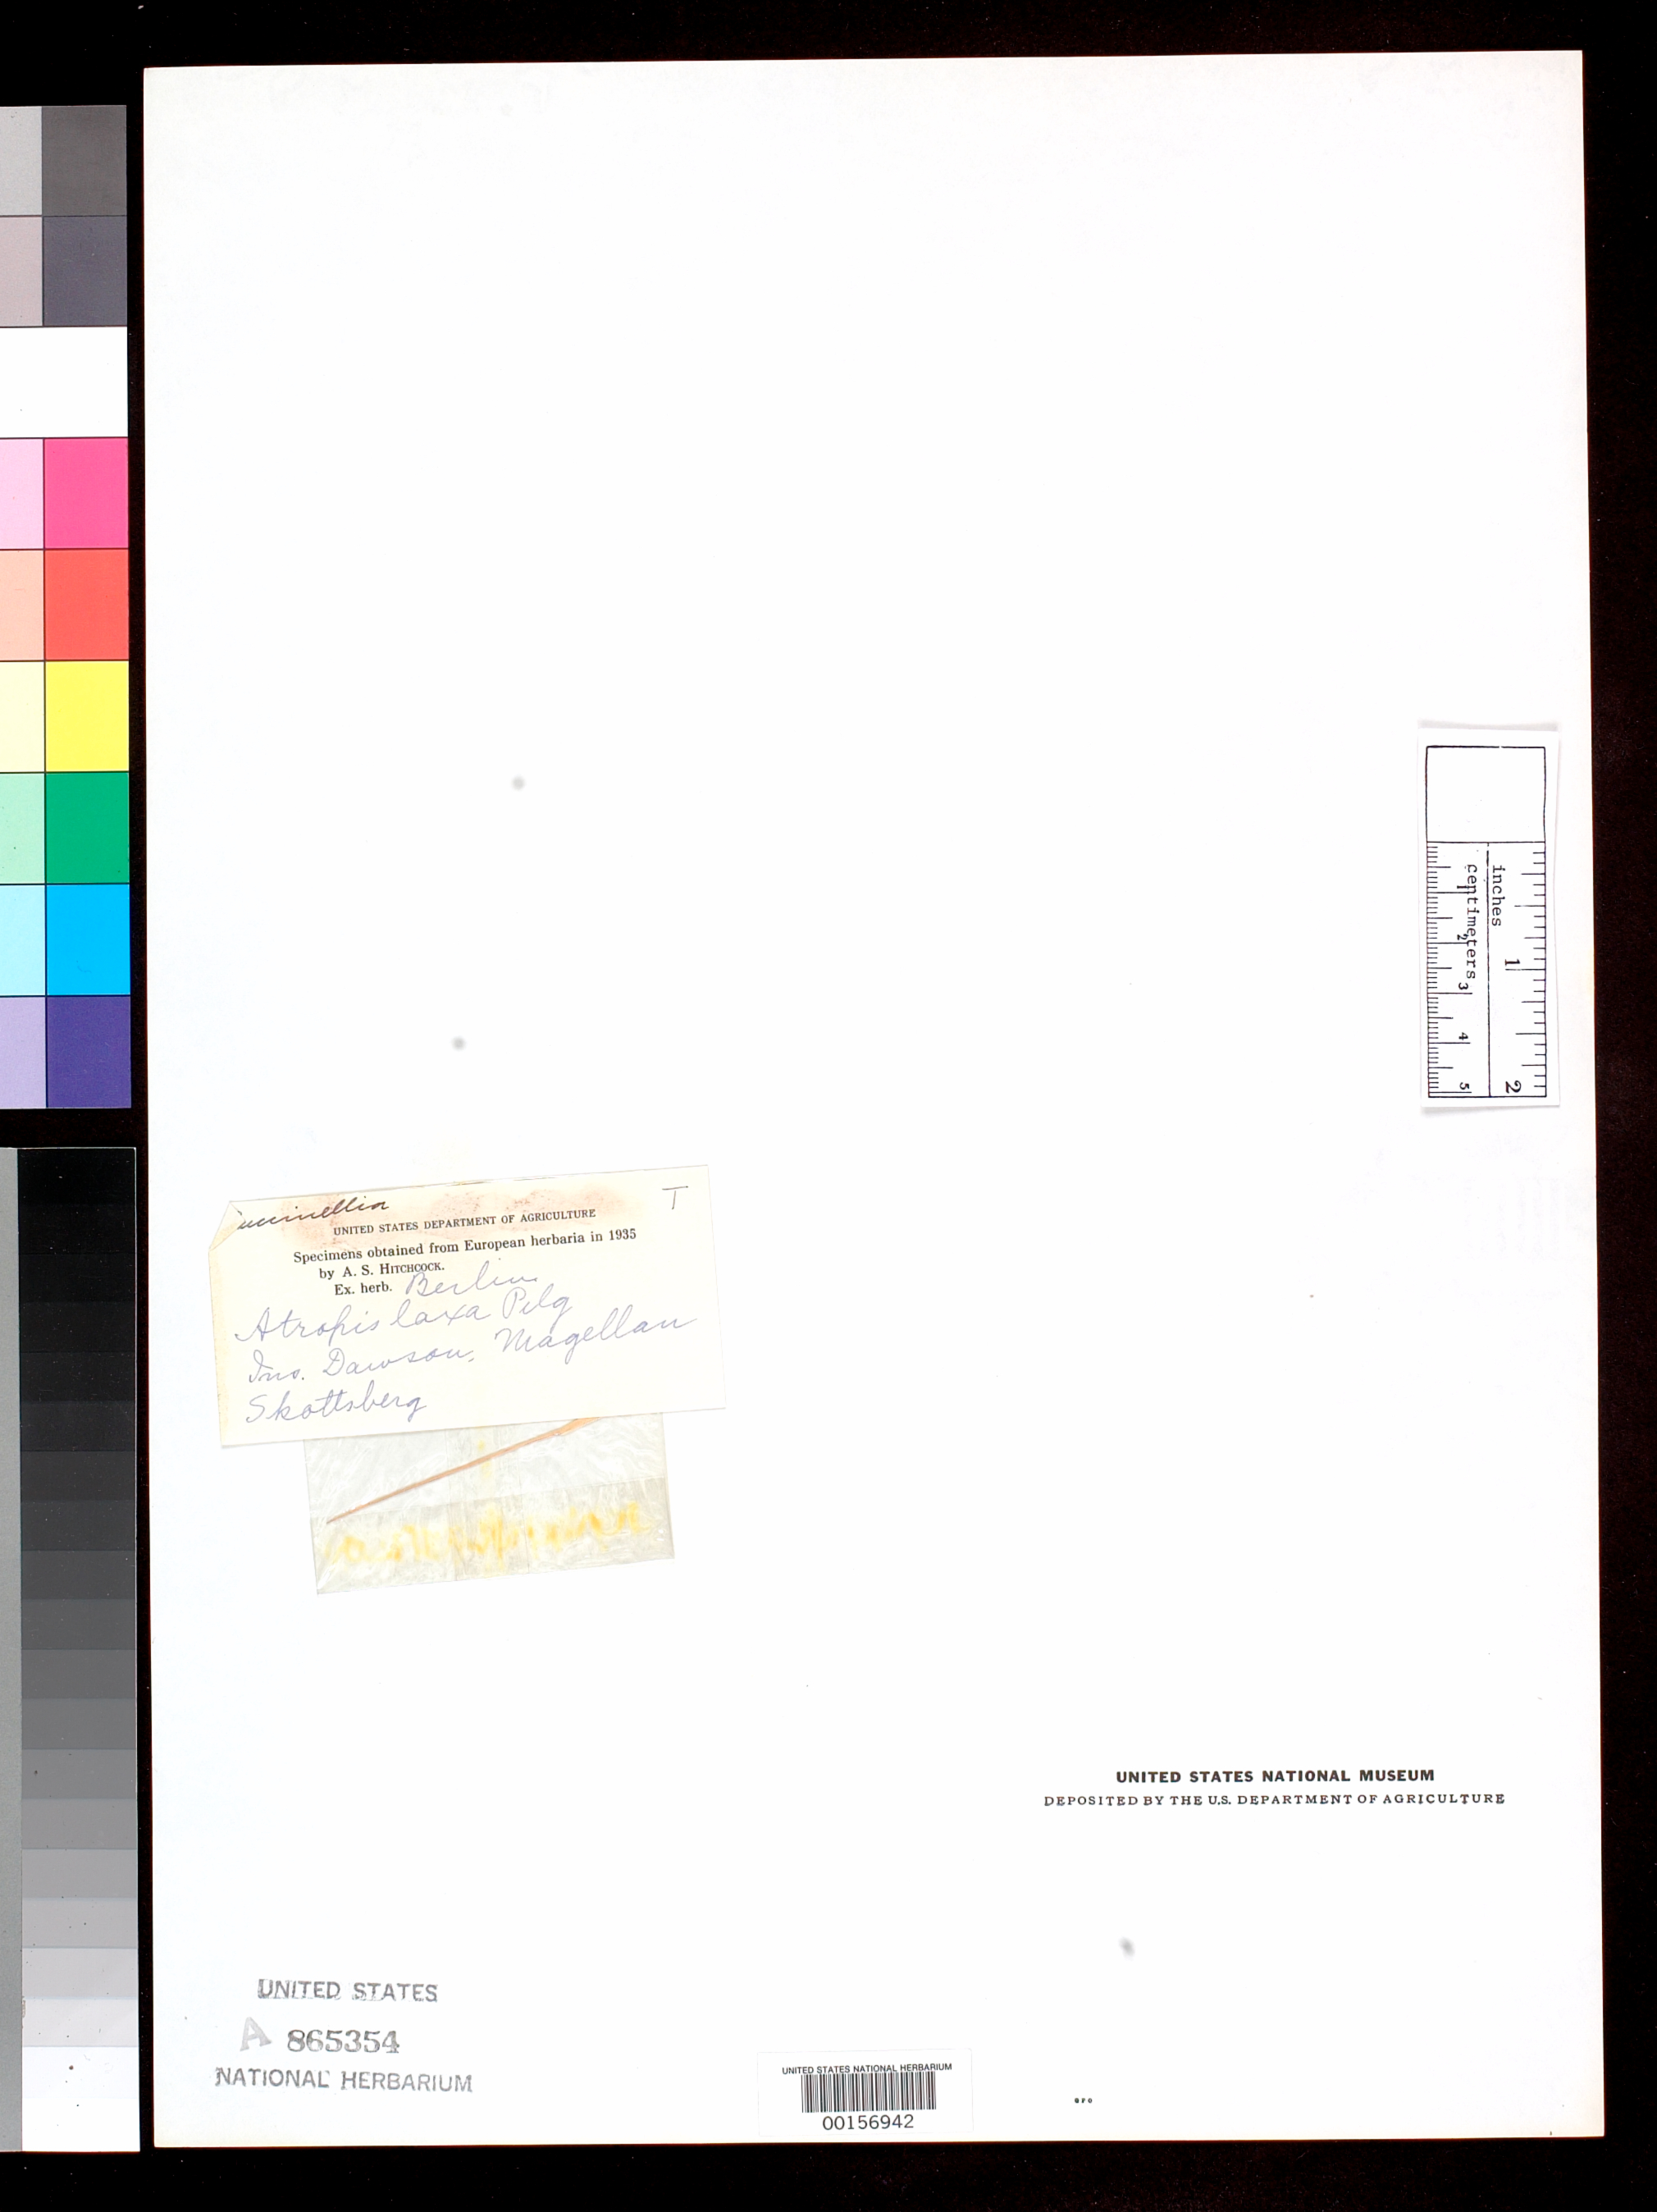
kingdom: Plantae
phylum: Tracheophyta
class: Liliopsida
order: Poales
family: Poaceae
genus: Atropis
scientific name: Atropis laxa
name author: Pilg.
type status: Type Fragment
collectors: I. Skottsberg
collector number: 178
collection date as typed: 1908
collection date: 1908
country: Chile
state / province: Magallanes y de la Antártica Chilena (XII)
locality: Insel Dawson, Magalhaes-Strasse.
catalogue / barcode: US 865354A